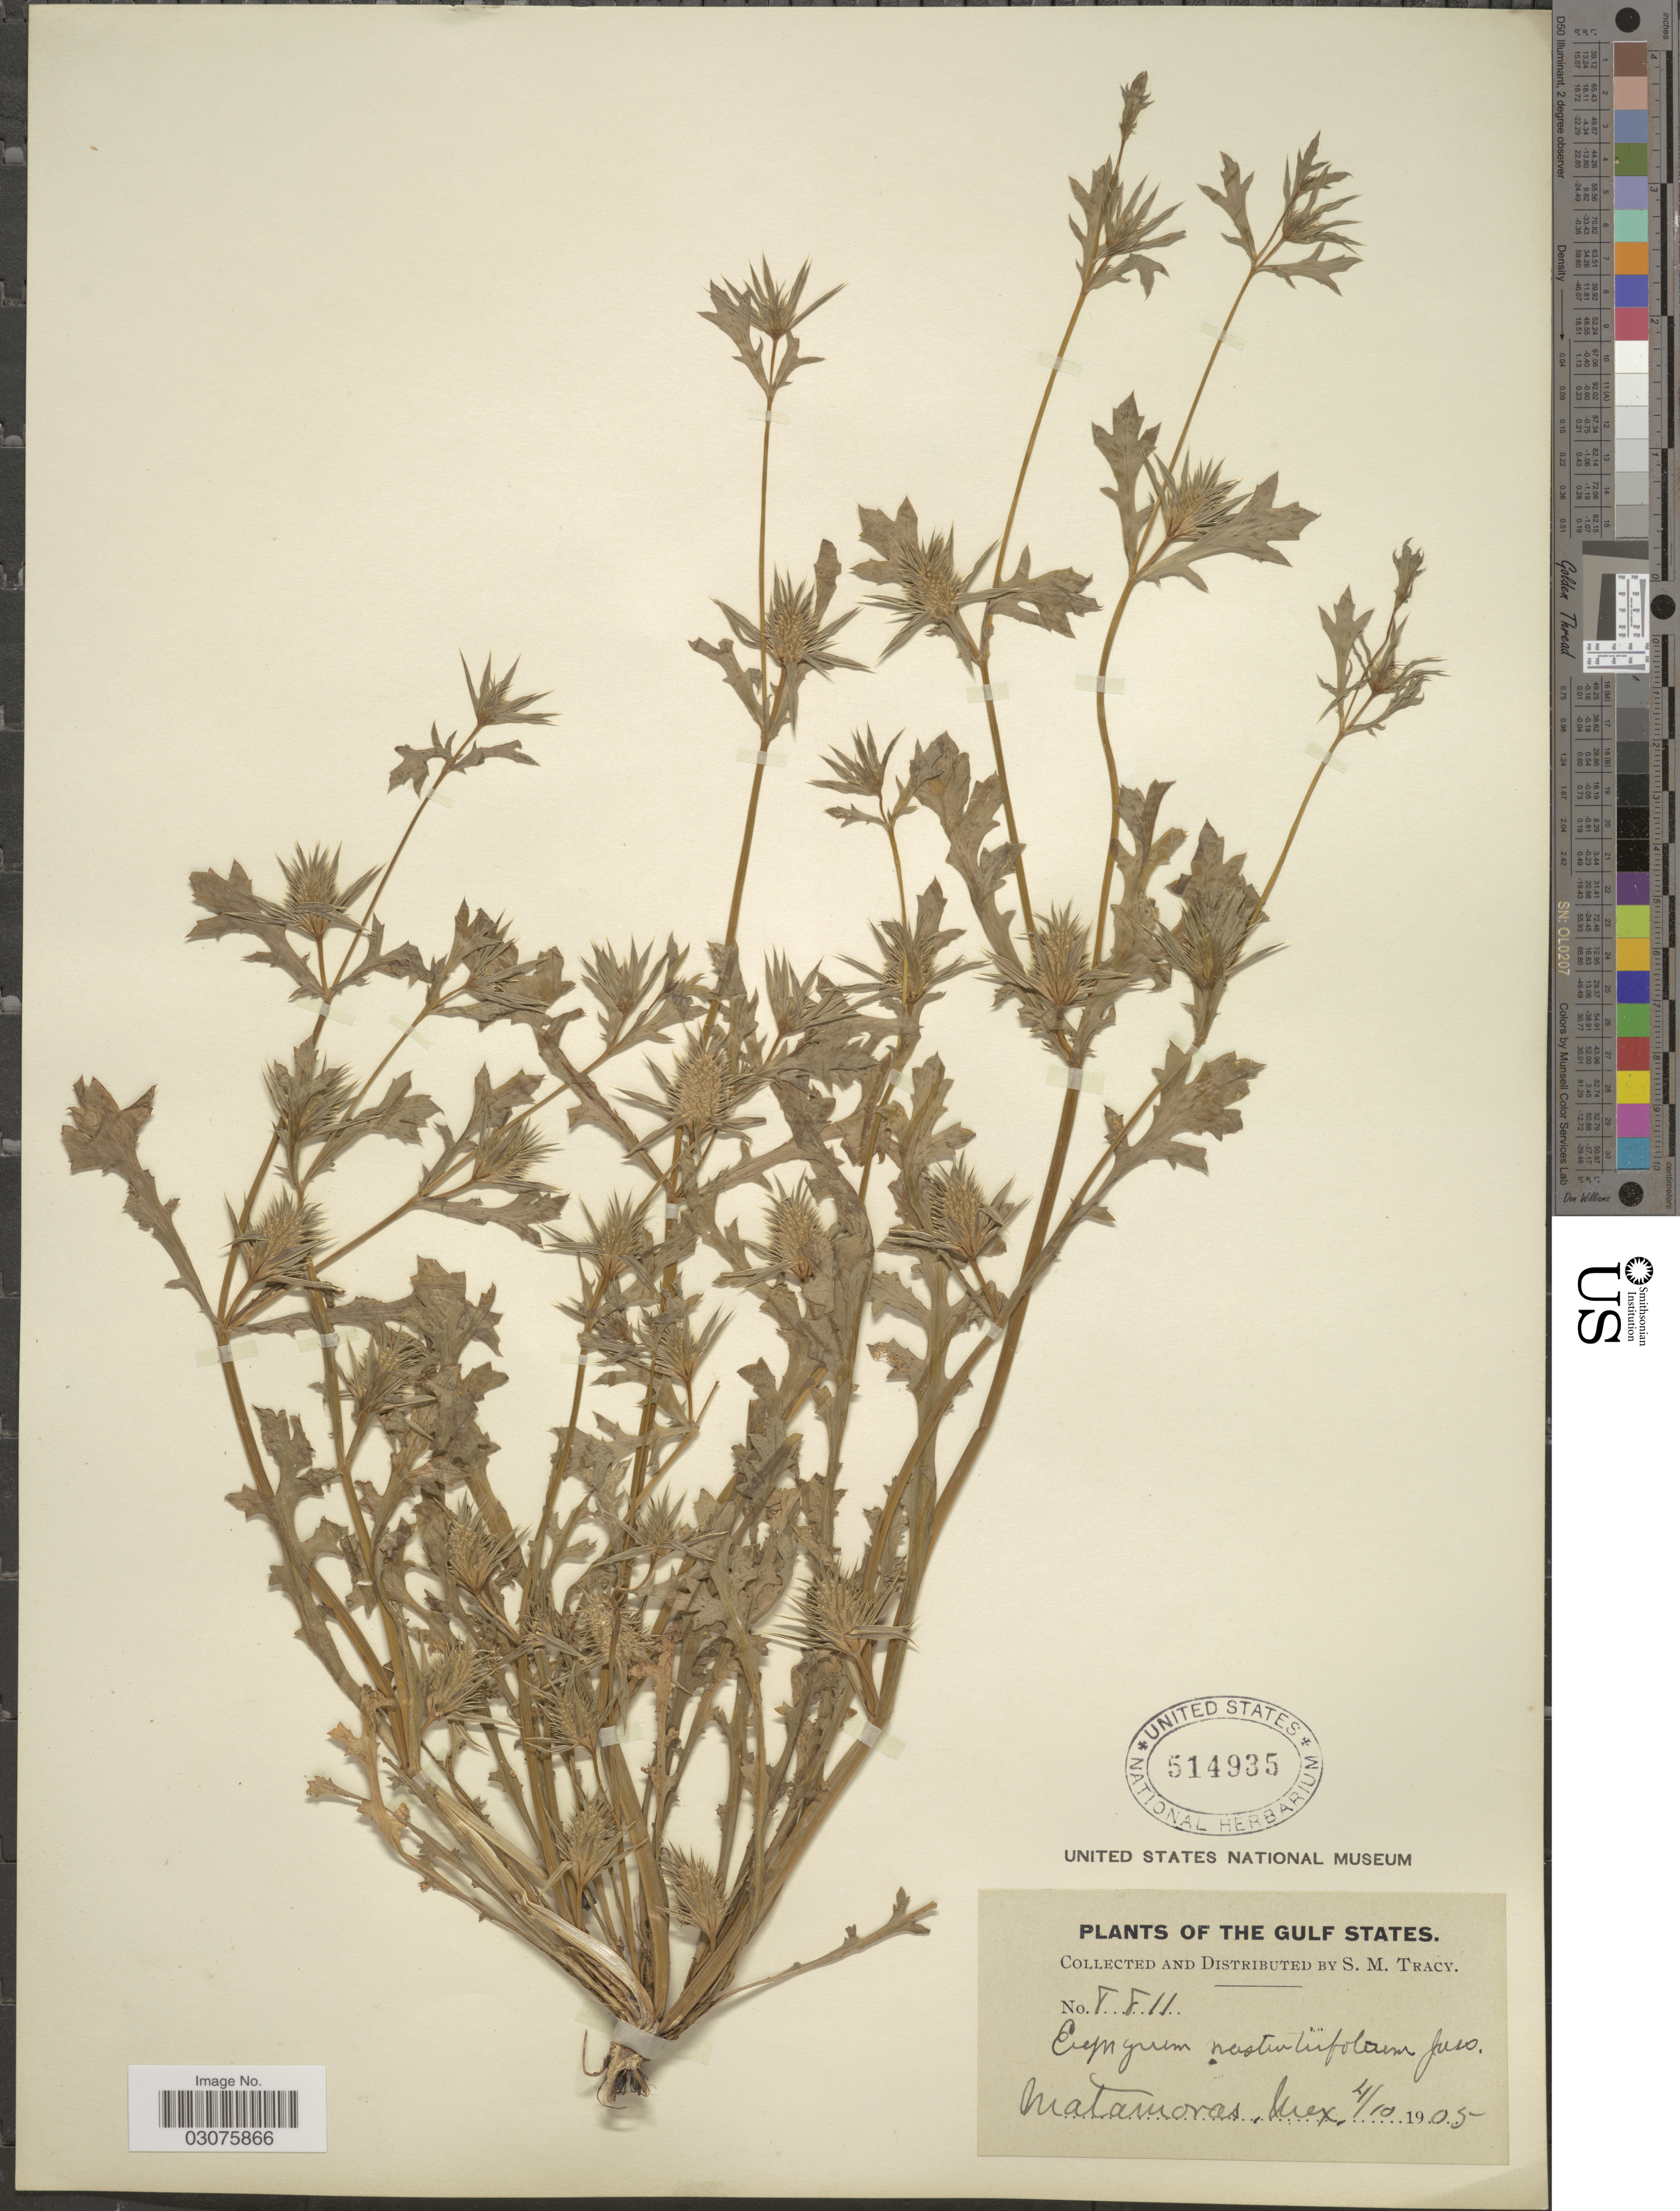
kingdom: Plantae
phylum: Tracheophyta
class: Magnoliopsida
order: Apiales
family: Apiaceae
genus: Eryngium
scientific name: Eryngium nasturtiifolium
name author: Juss. ex F. Delaroche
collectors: S. M. Tracy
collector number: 8811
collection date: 1905-10-04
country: Mexico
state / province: México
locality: Gulf States. Matamoras.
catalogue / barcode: US 514935